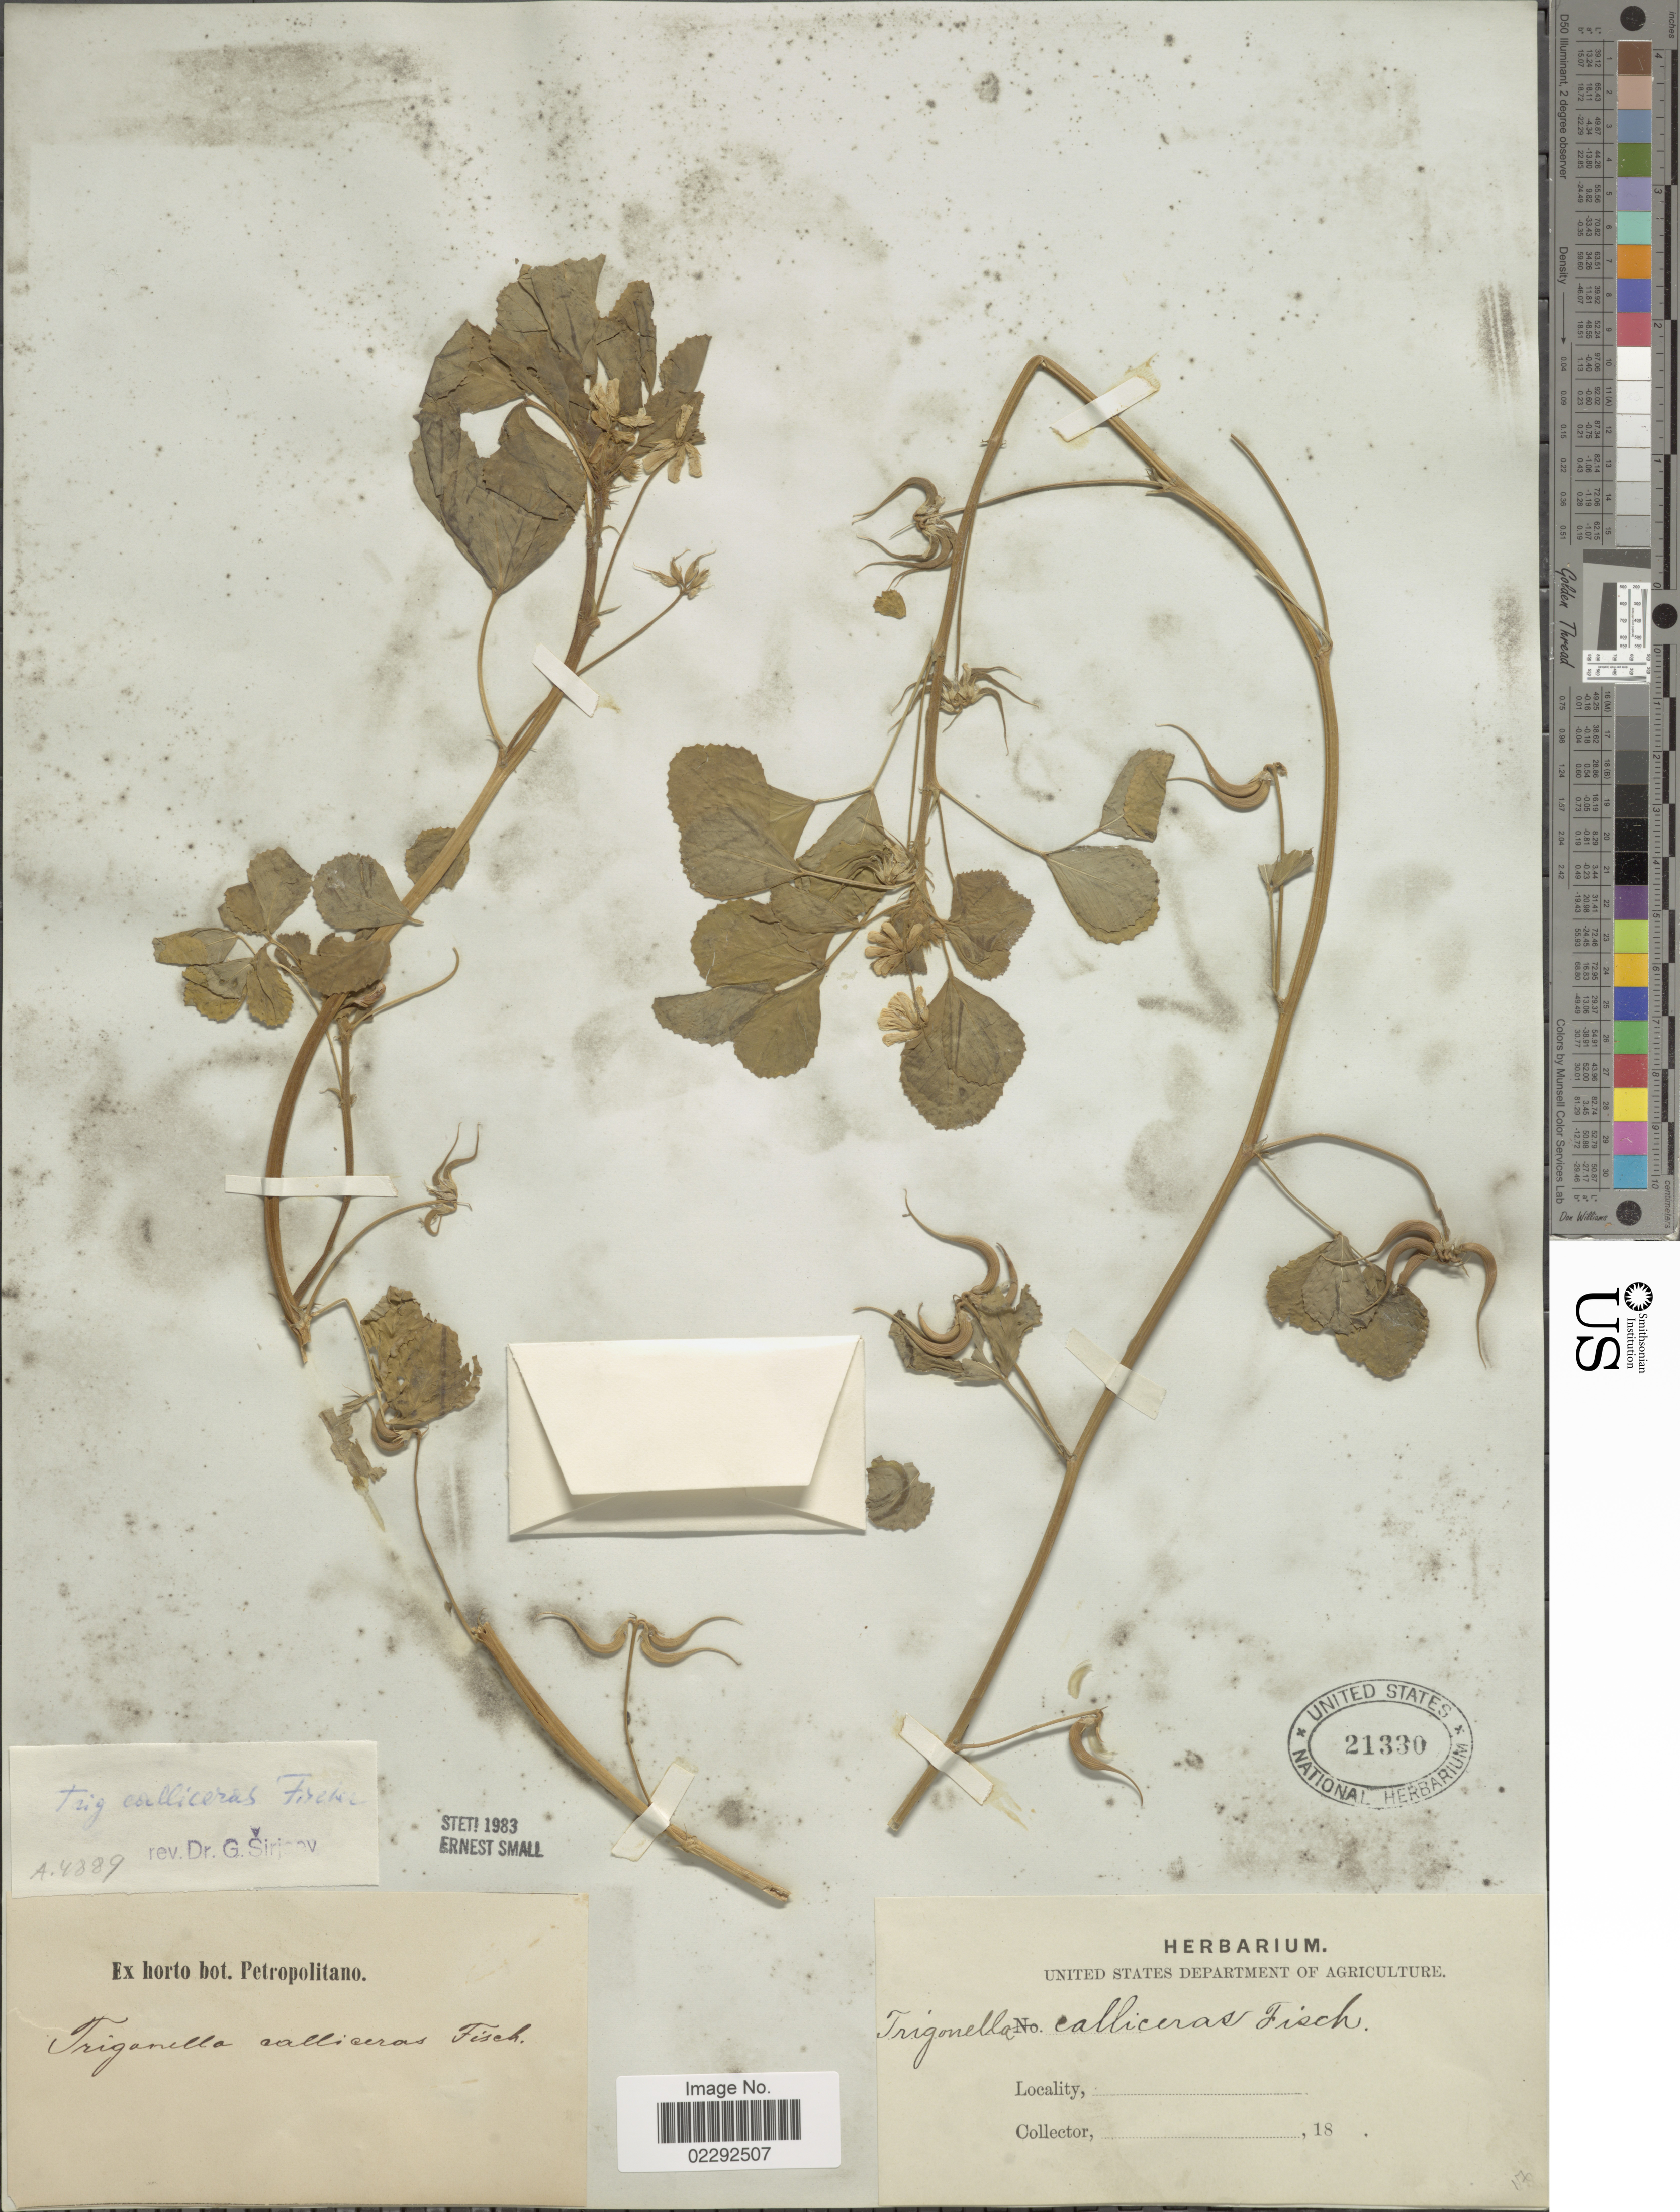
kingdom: Plantae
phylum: Tracheophyta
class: Magnoliopsida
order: Fabales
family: Fabaceae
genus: Trigonella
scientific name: Trigonella calliceras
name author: Fisch.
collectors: ex Horto Bot. Petropolitano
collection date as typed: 18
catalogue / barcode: US 21330